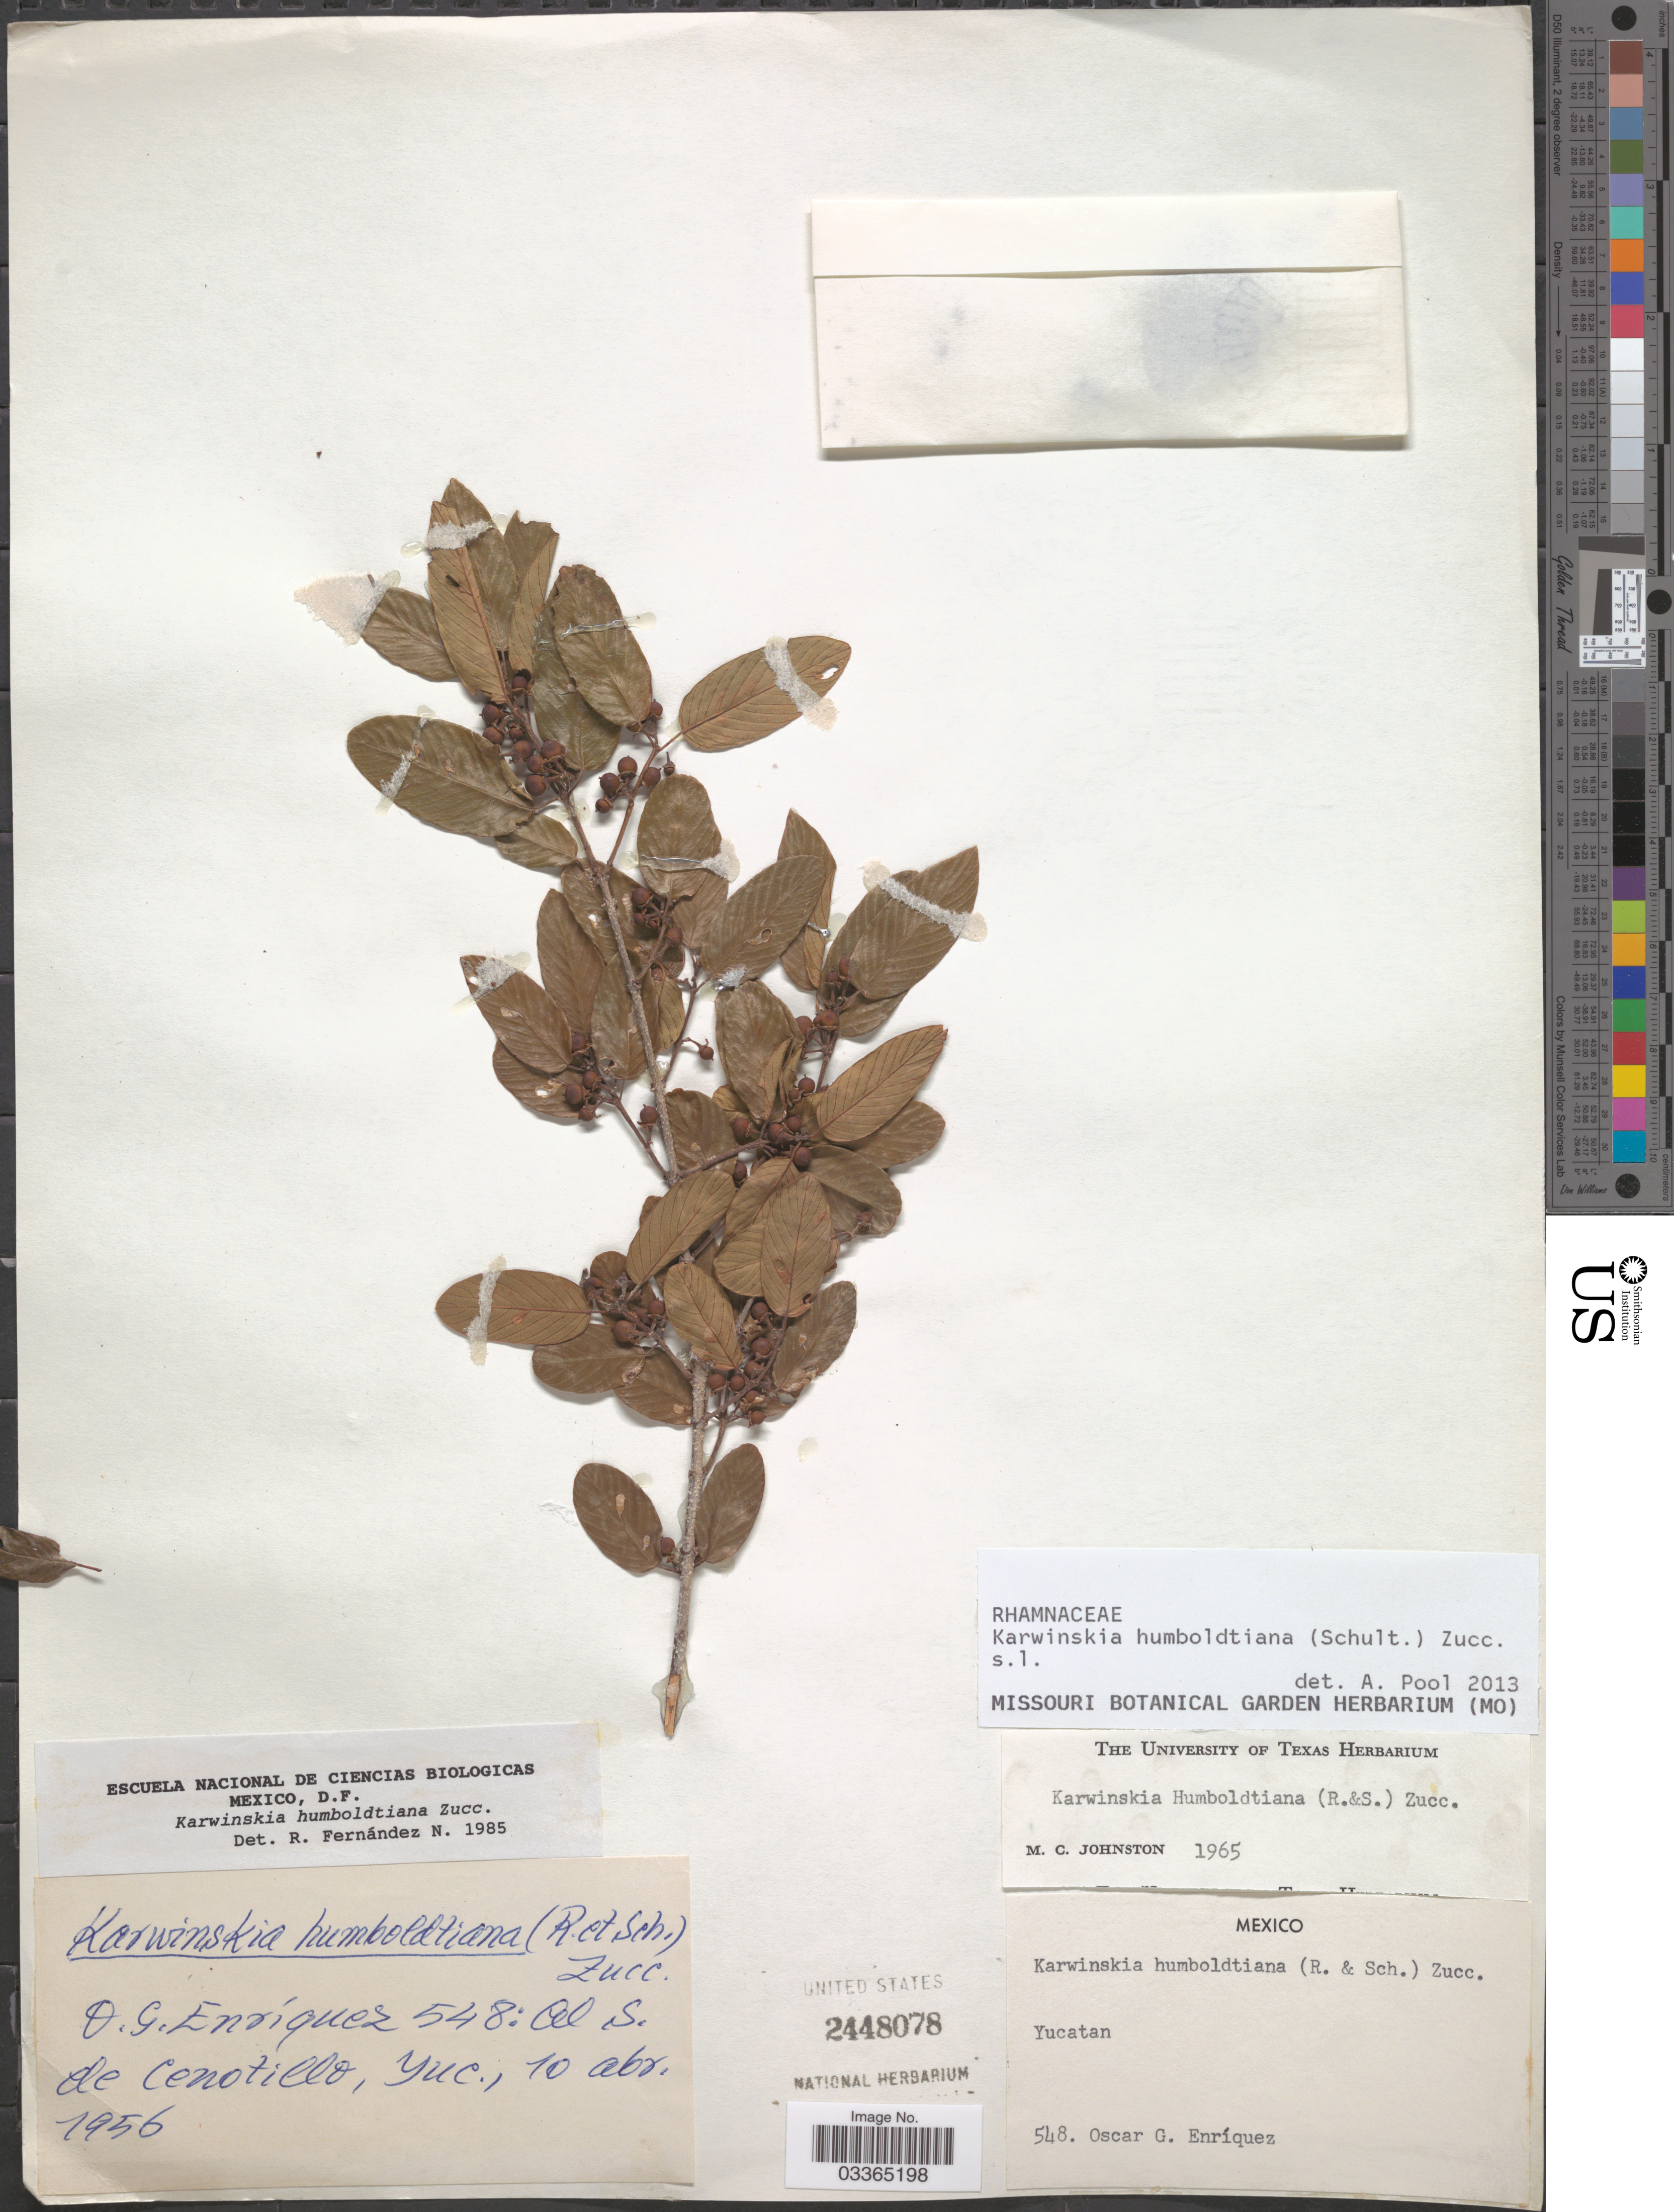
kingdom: Plantae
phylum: Tracheophyta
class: Magnoliopsida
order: Rosales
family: Rhamnaceae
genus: Karwinskia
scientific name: Karwinskia humboldtiana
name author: (Schult.) Zucc.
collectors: O. Enriquez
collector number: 548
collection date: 1956-04-10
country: Mexico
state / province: Yucatán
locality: S. de Cenotillo.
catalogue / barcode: US 2448078